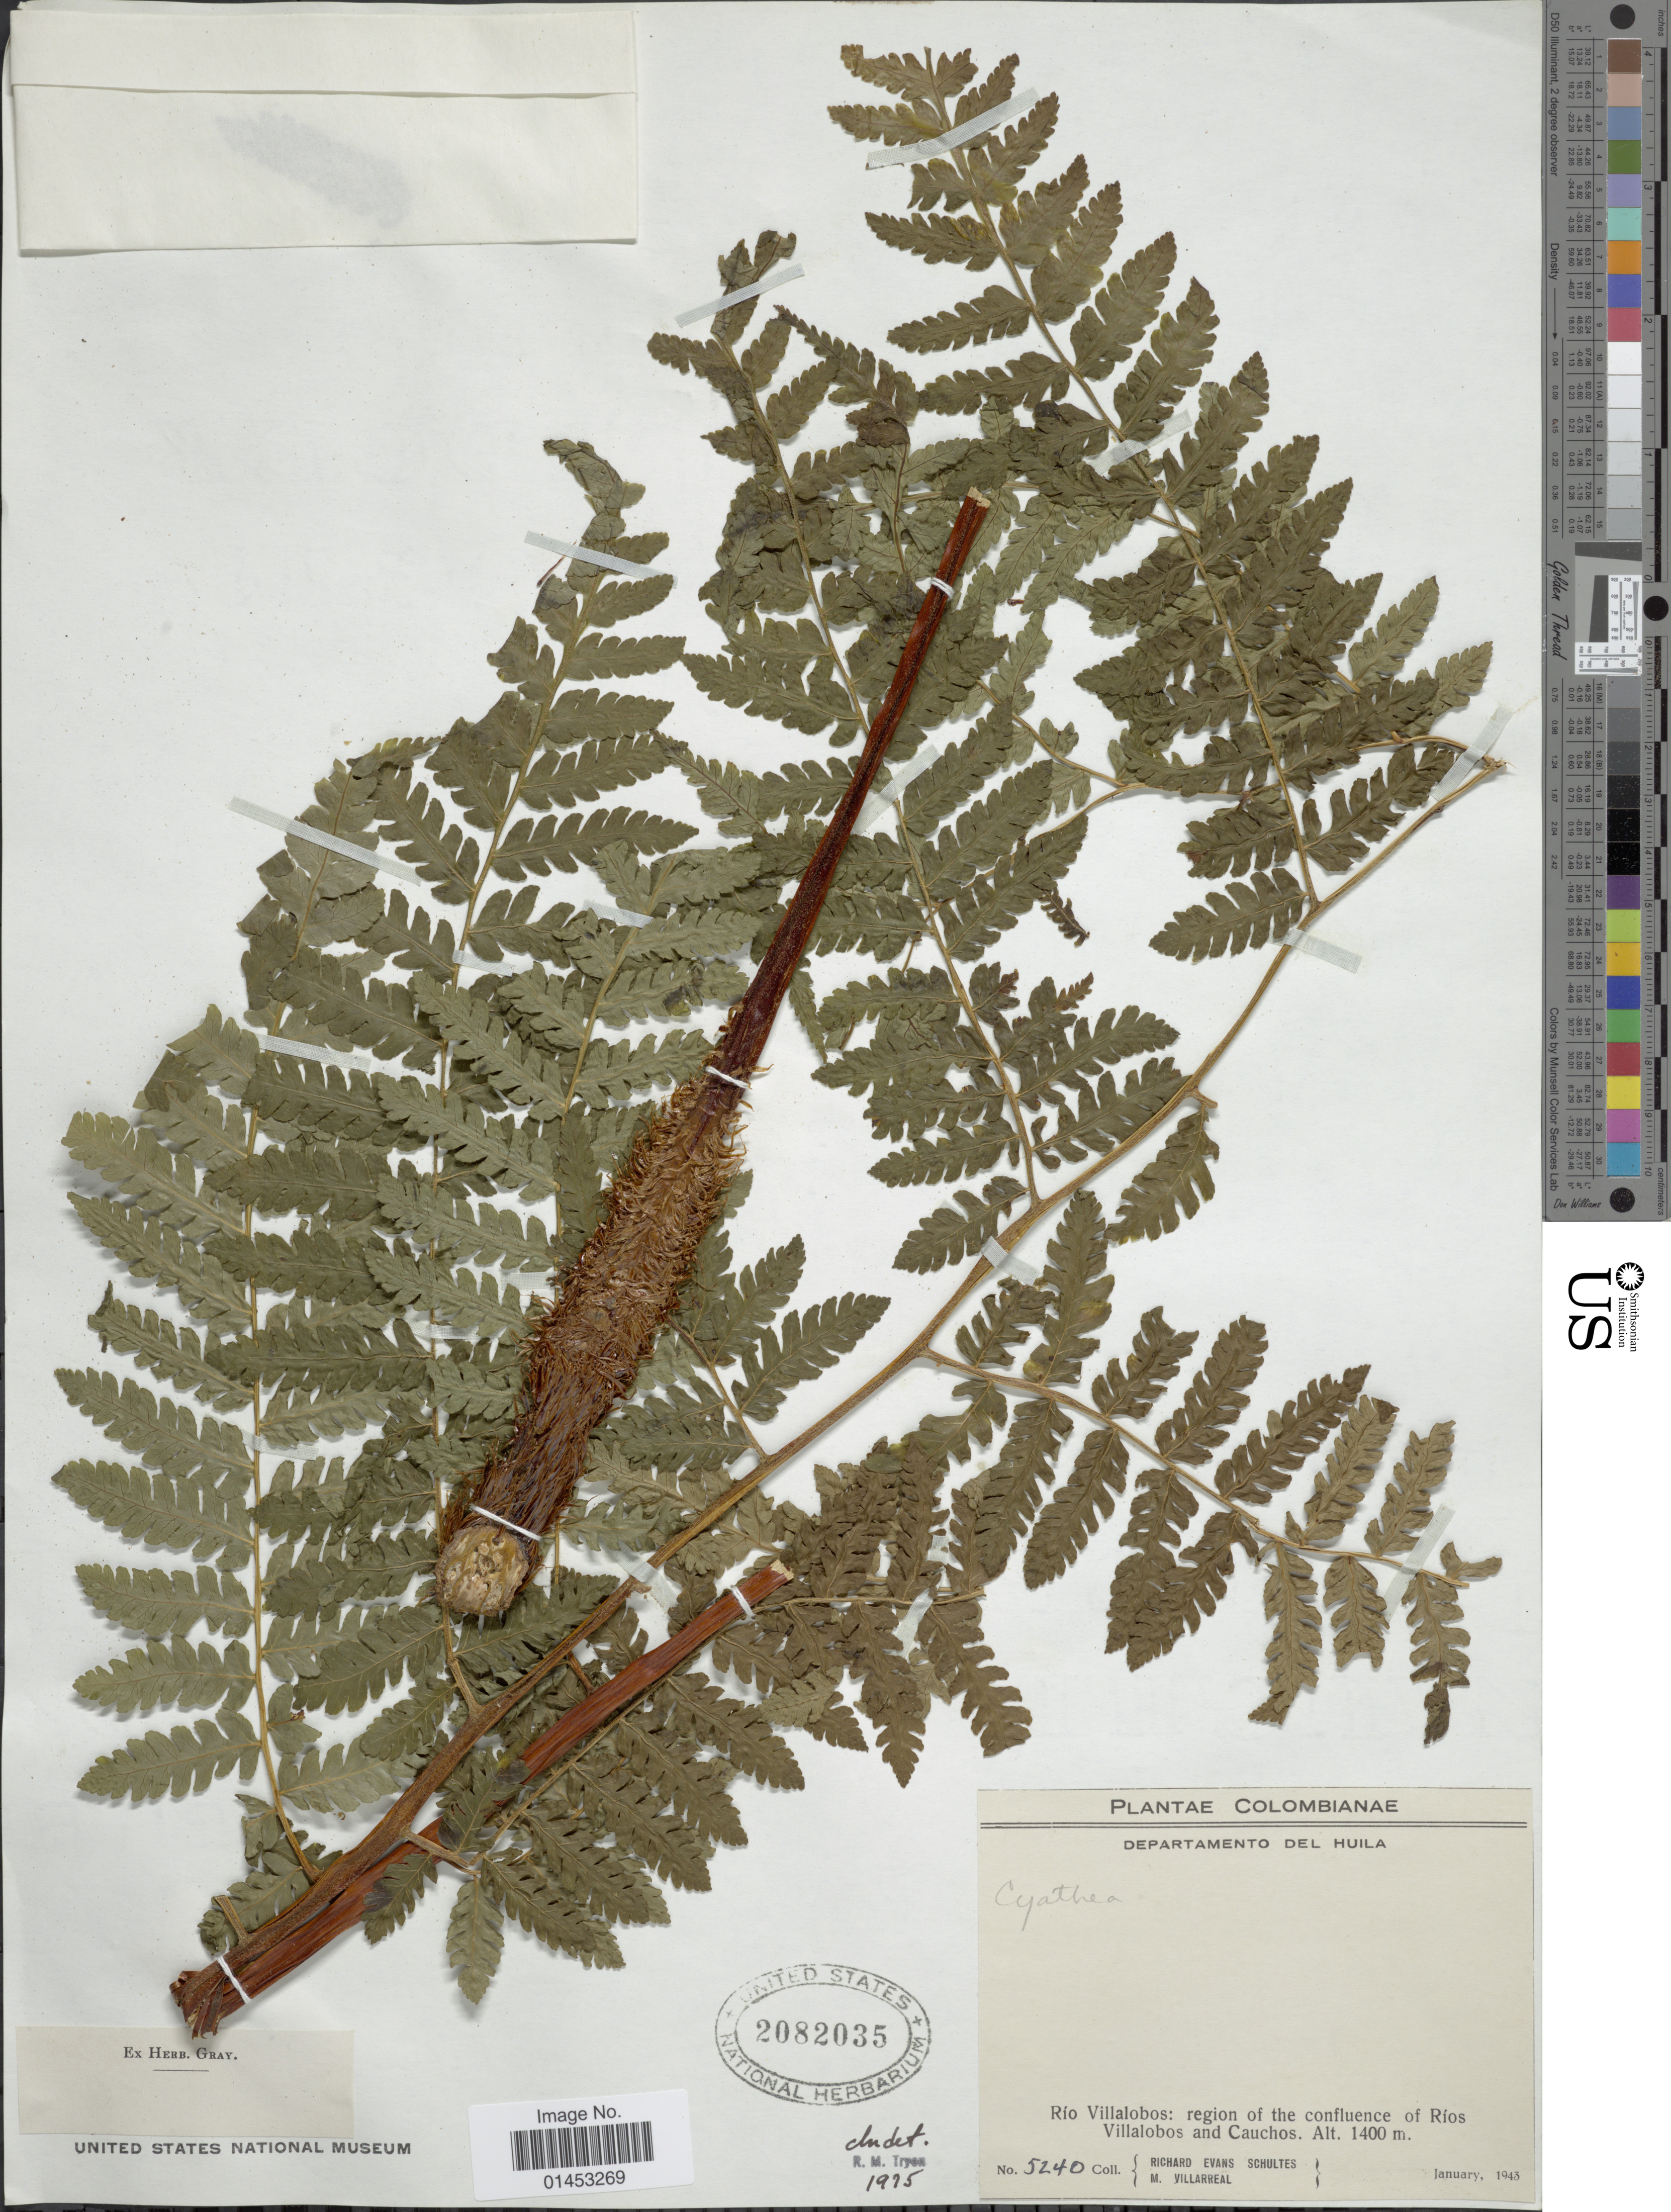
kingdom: Plantae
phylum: Tracheophyta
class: Polypodiopsida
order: Cyatheales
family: Cyatheaceae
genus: Cyathea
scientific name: Cyathea sp.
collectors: R. E. Schultes & M. Villareal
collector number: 5240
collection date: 1943-01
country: Colombia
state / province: Huila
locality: Departamento del Huila, Rio Villalobos: region of the confluence of Rios Villalobos and Cauchos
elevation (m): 1400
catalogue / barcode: US 2082035